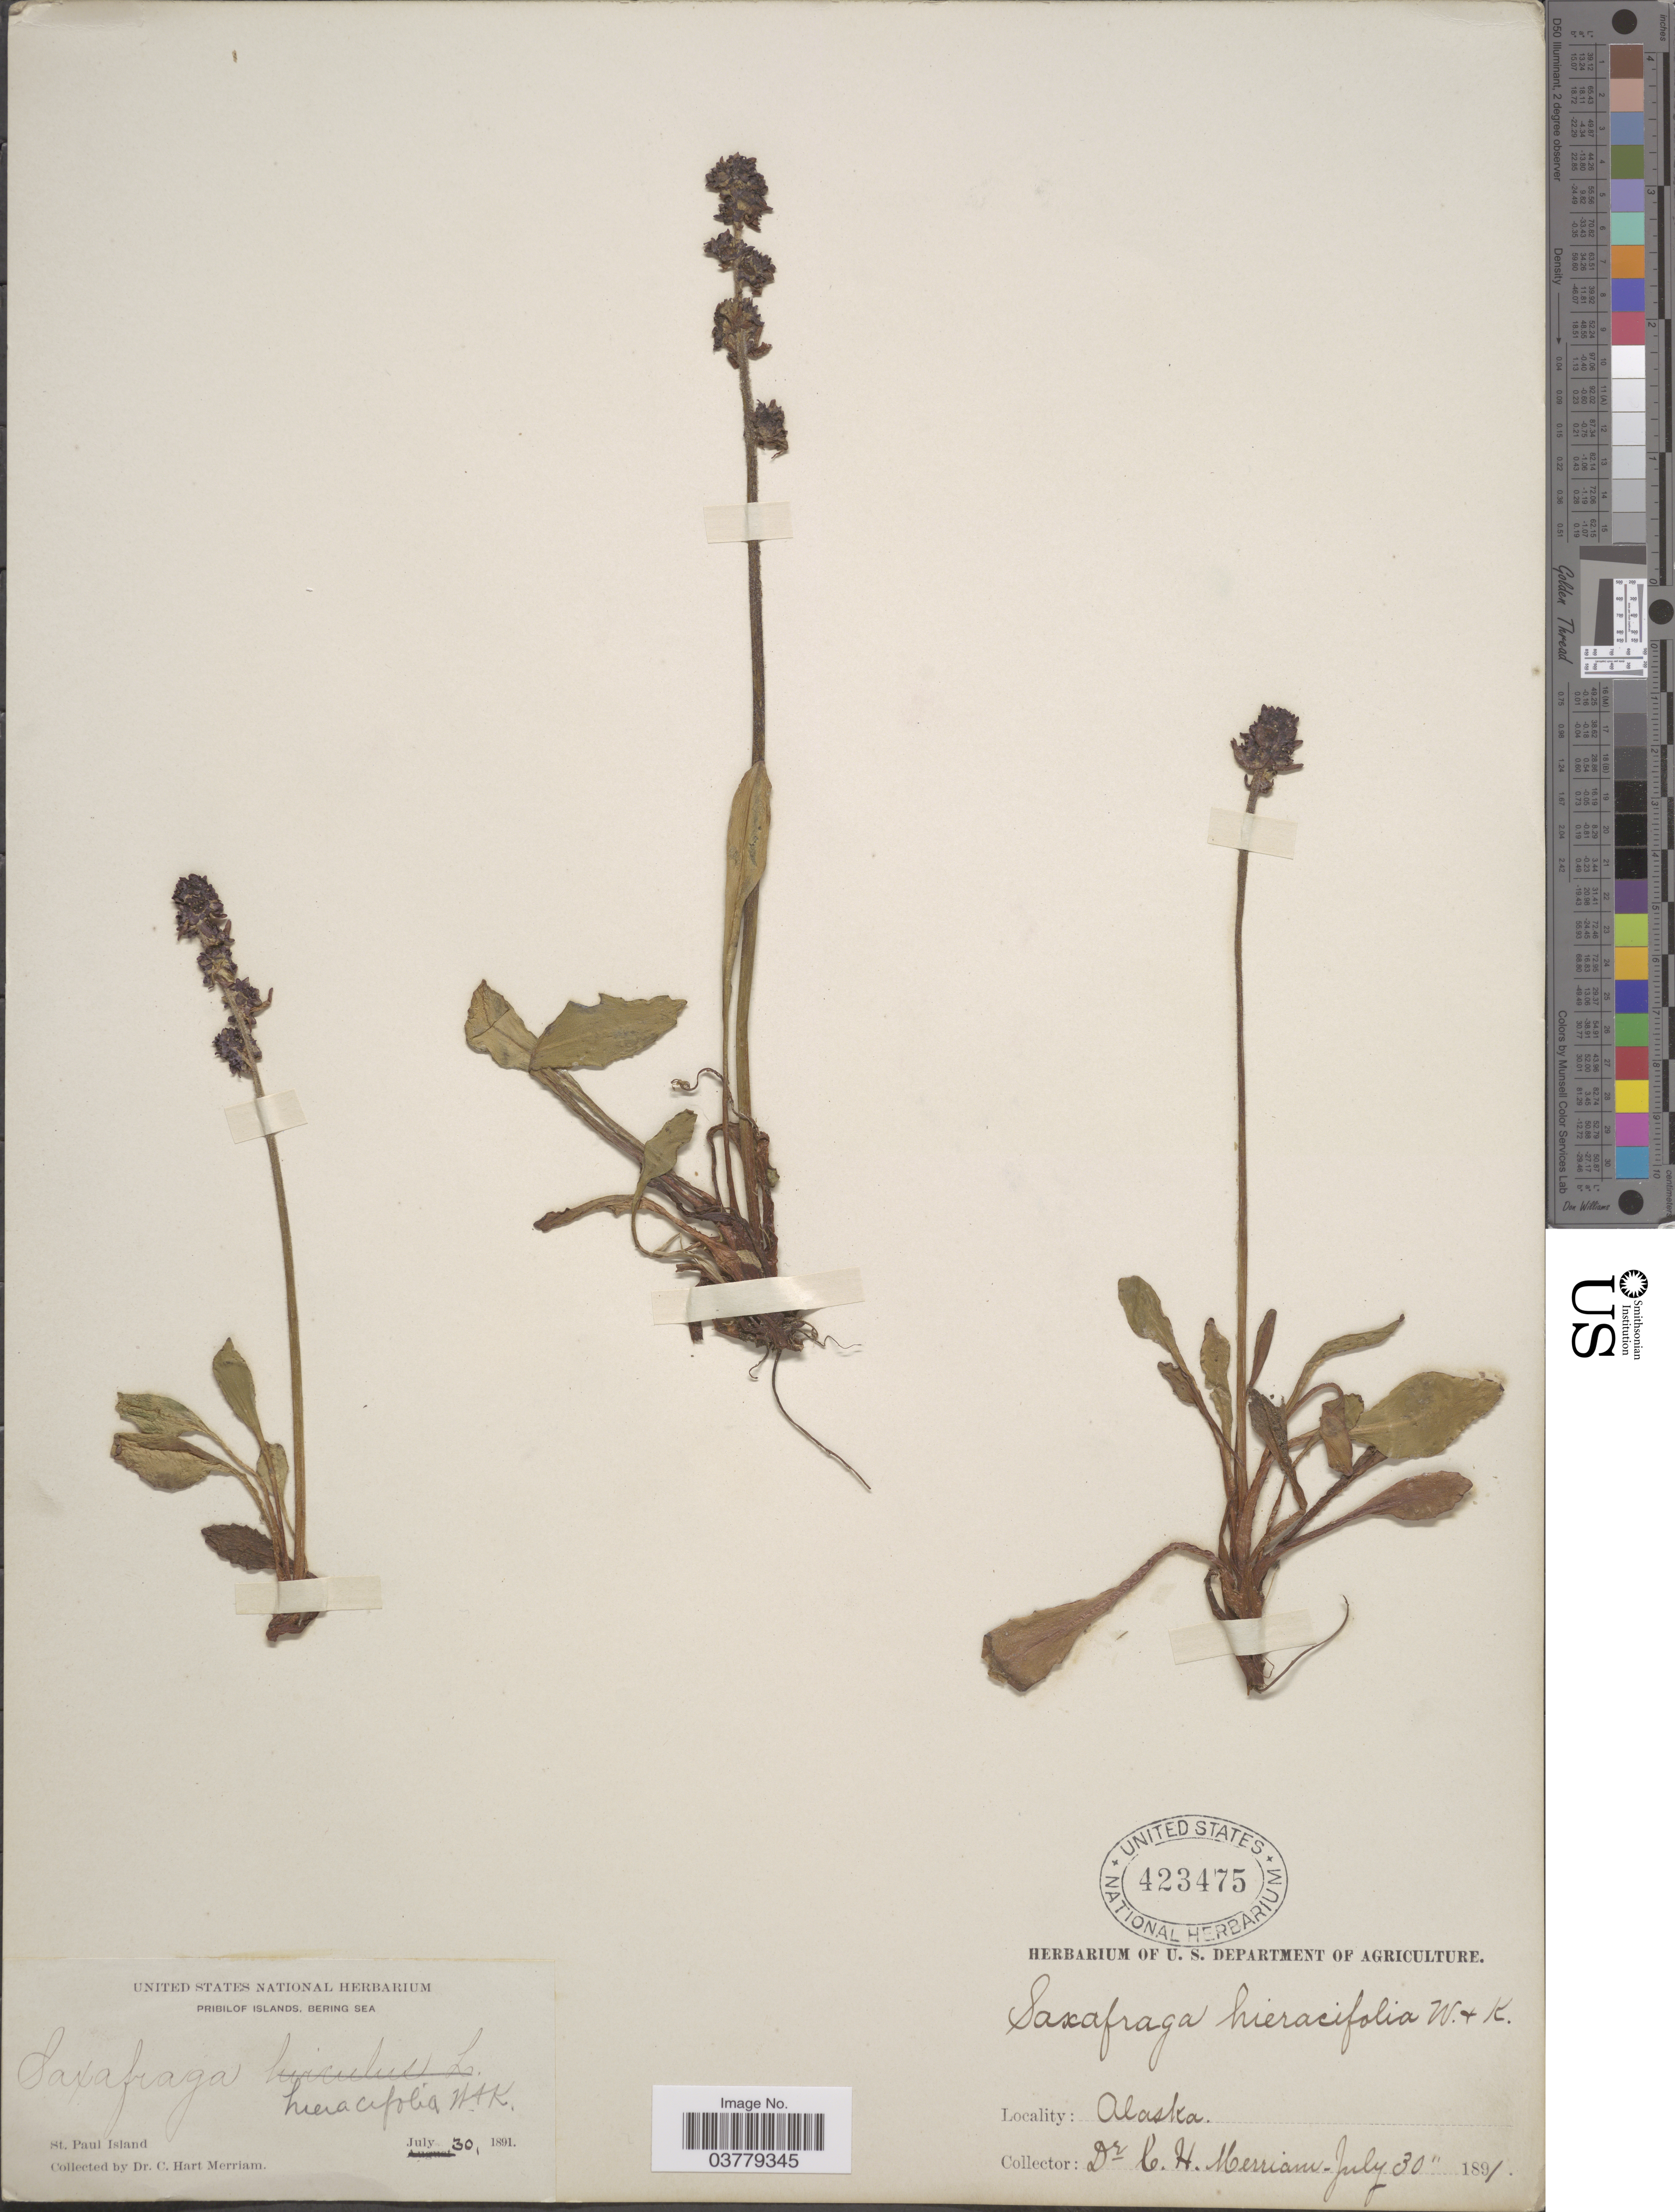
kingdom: Plantae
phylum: Tracheophyta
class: Magnoliopsida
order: Saxifragales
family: Saxifragaceae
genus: Micranthes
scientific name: Micranthes hieraciifolia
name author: (Waldst. & Kit. ex Willd.) Haw.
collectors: C. Merriam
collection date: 1891-07-30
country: United States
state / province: Alaska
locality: Pribilof Islands, Bering Sea. St. Paul Island.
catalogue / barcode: US 423475